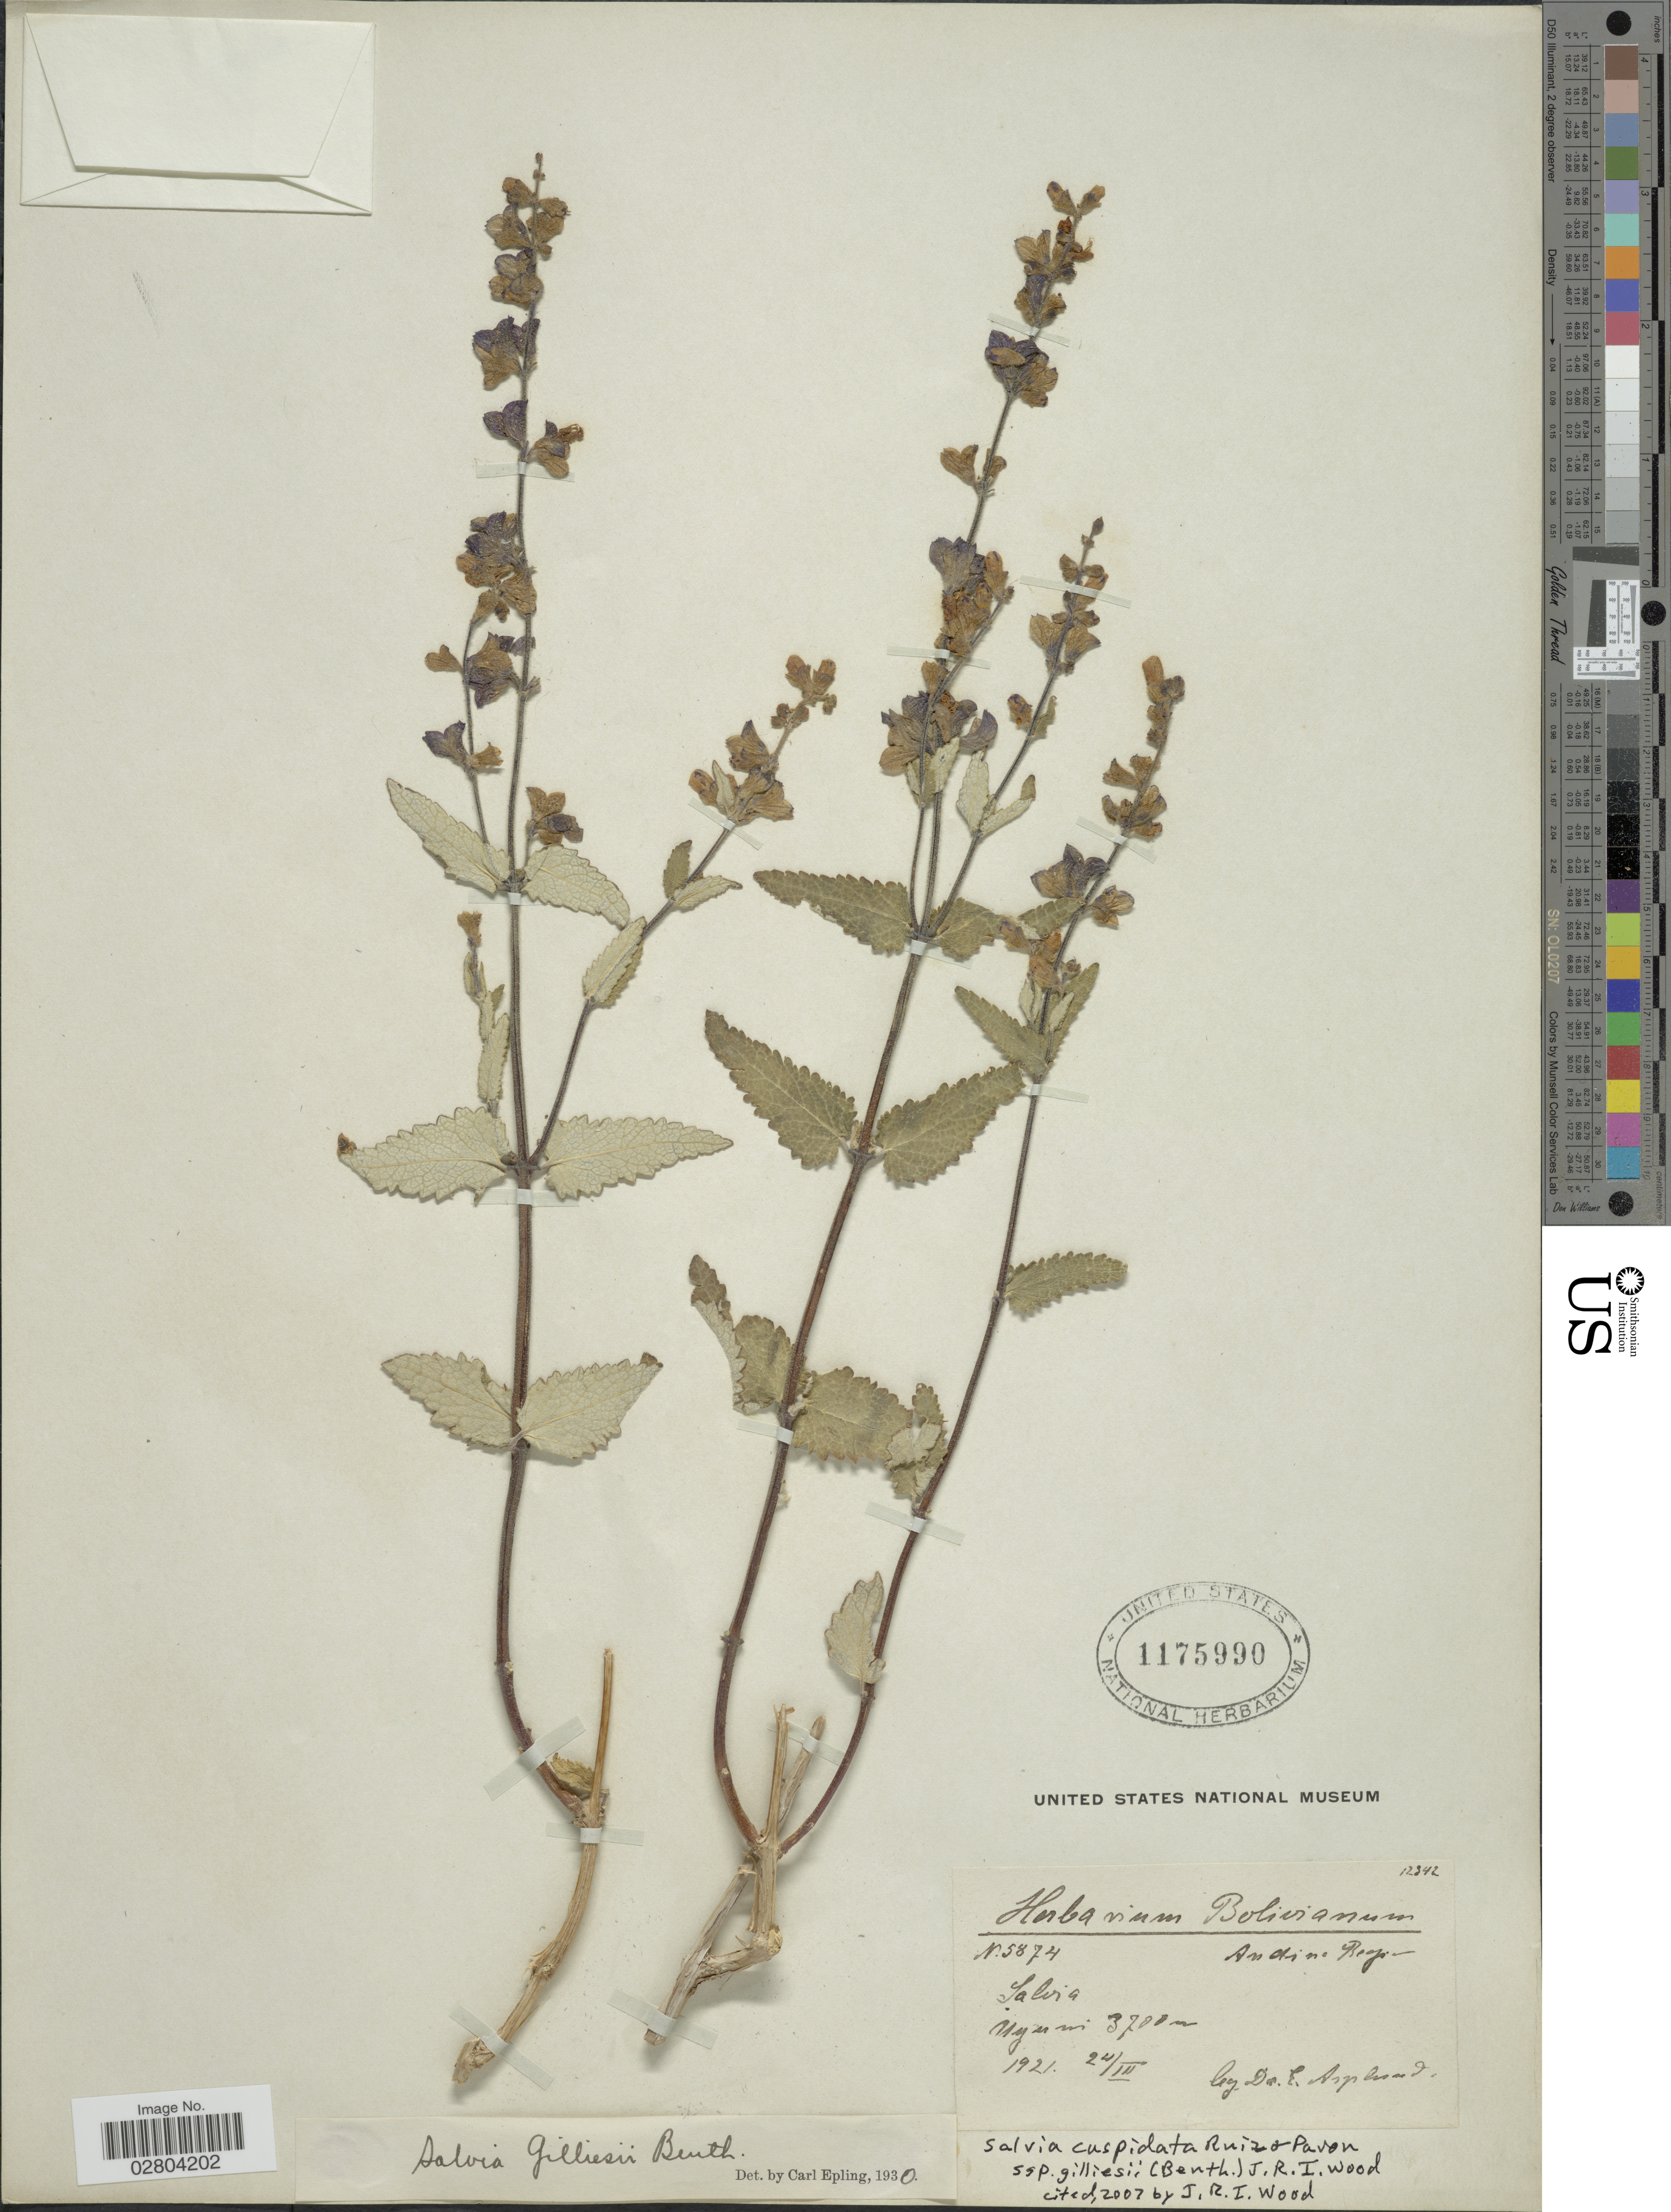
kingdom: Plantae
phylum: Tracheophyta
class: Magnoliopsida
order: Lamiales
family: Lamiaceae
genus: Salvia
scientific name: Salvia cuspidata subsp. gilliesii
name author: (Benth.) J.R.I. Wood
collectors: E. Asplund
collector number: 5874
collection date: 1921-03-24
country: Bolivia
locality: Uyuni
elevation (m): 3700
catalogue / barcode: US 1175990